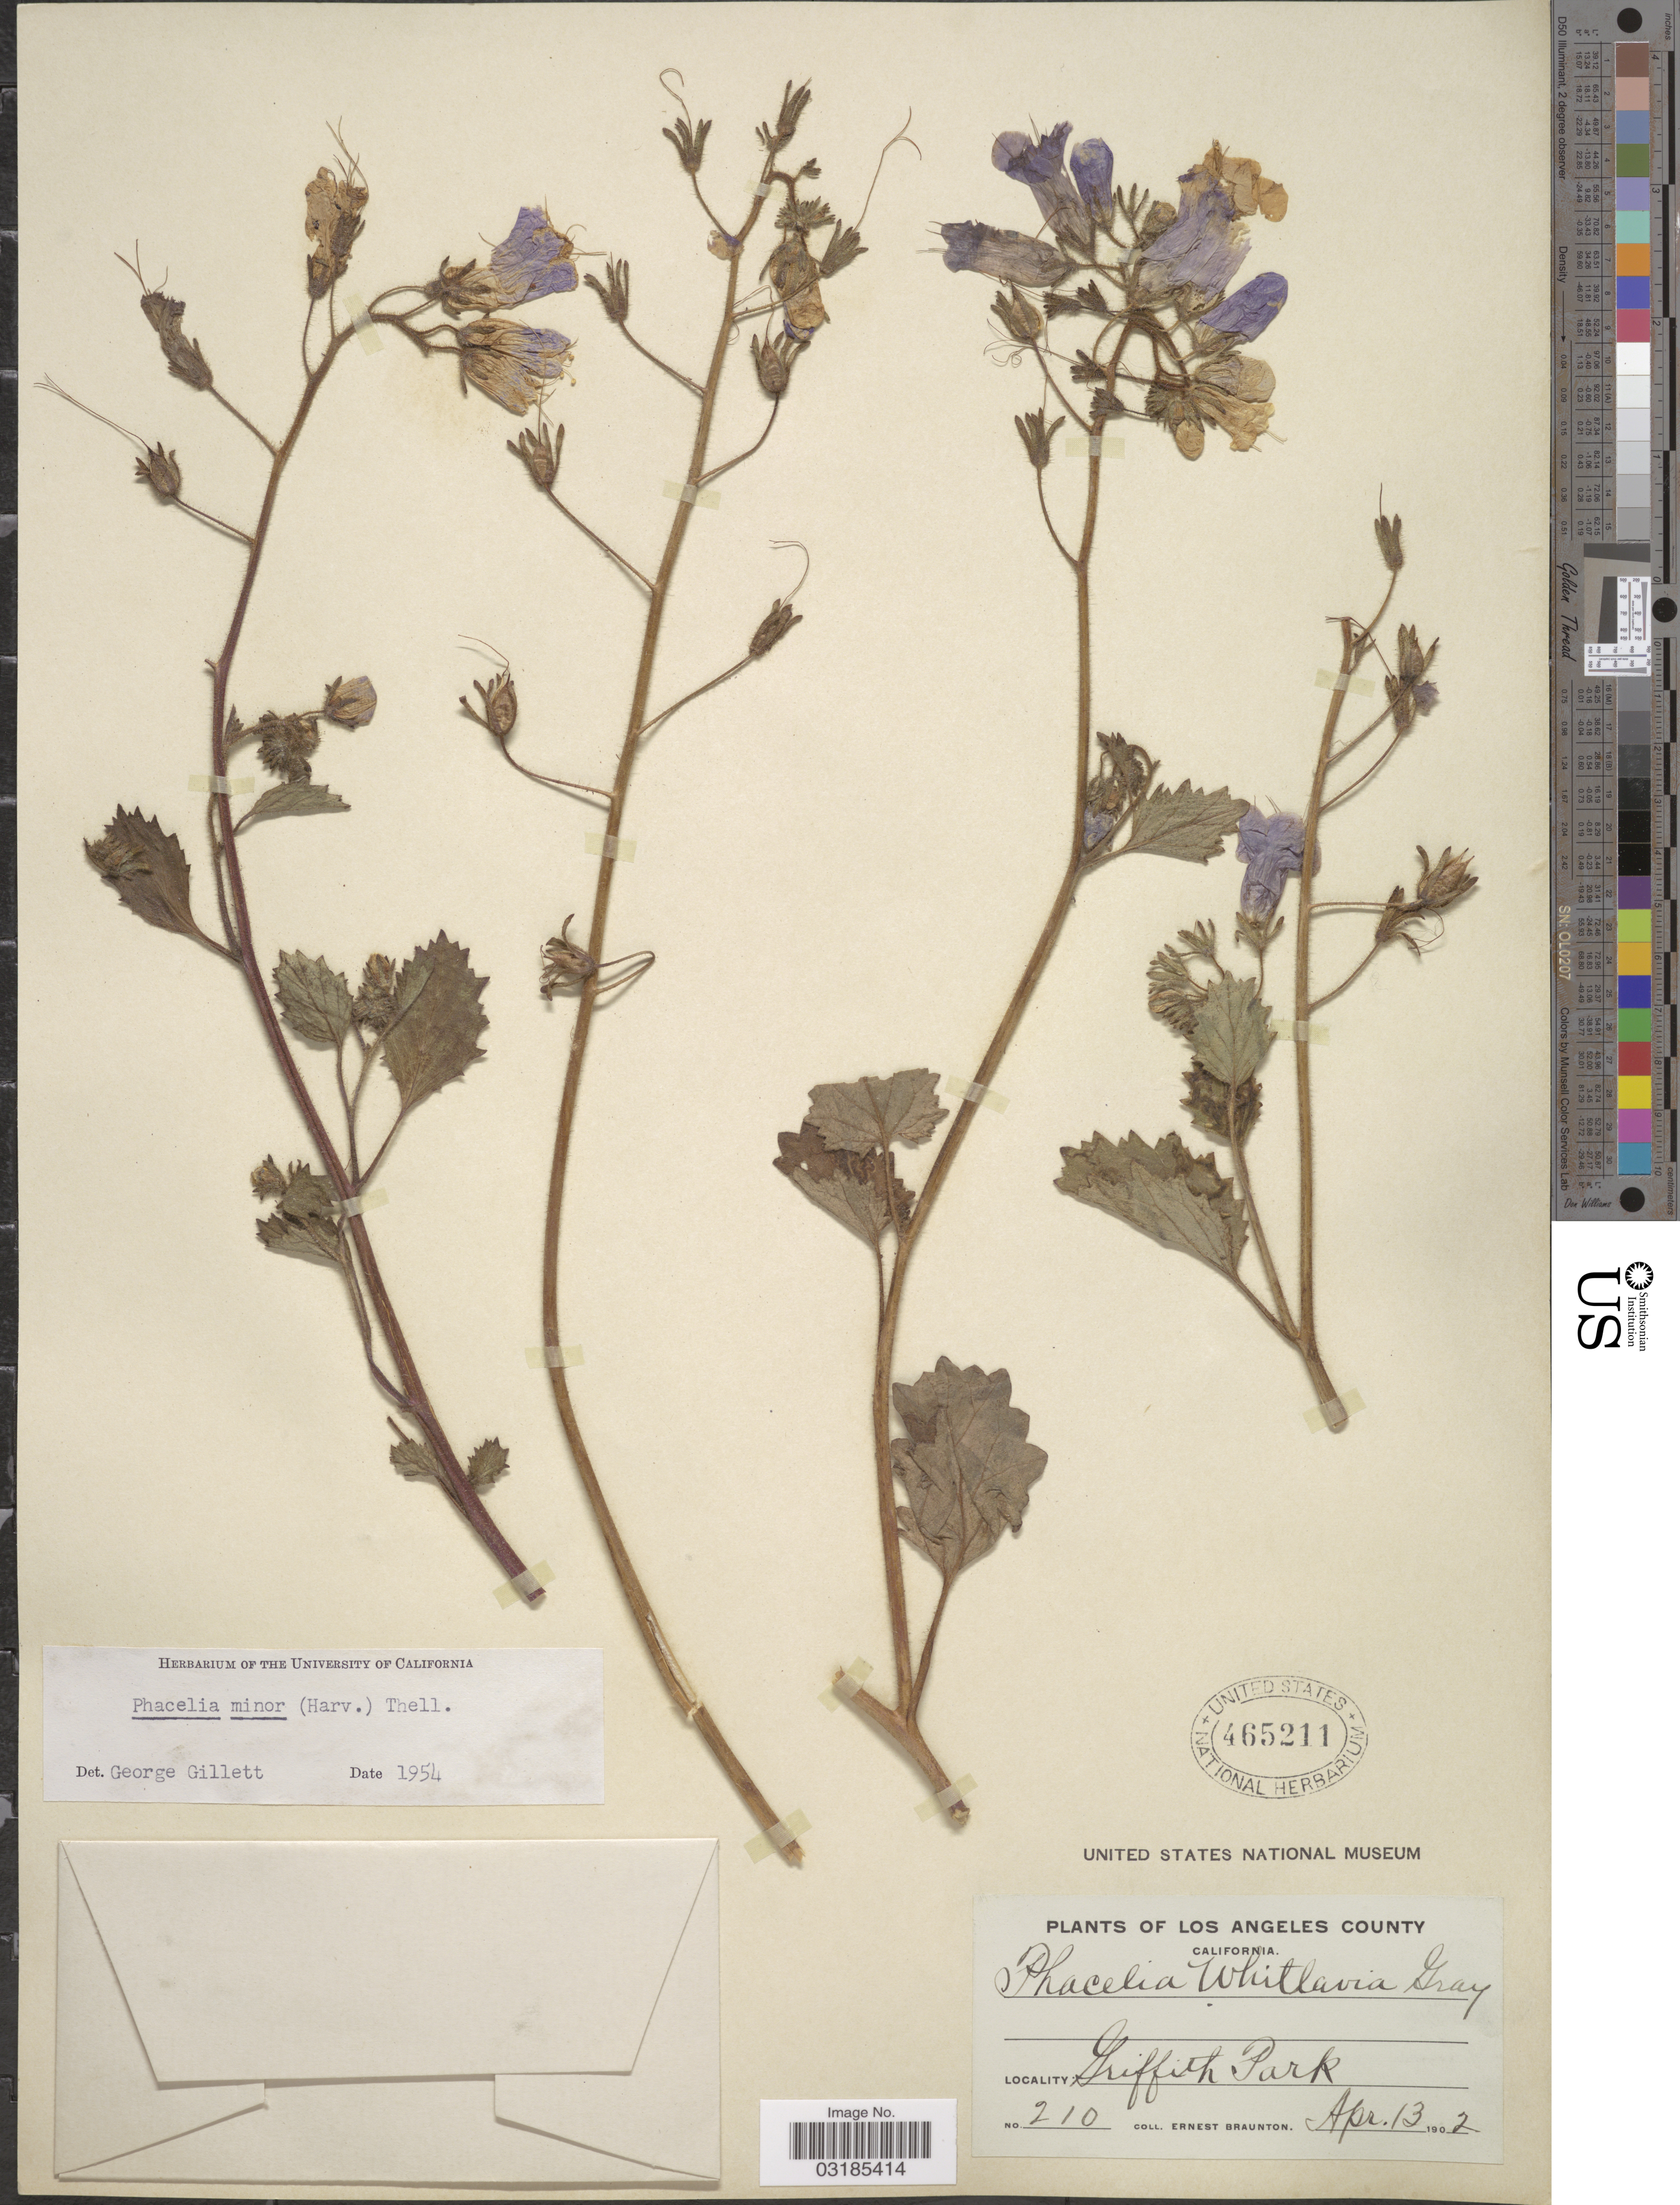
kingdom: Plantae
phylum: Tracheophyta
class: Magnoliopsida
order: Boraginales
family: Hydrophyllaceae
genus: Phacelia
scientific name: Phacelia minor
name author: (Harv.) Thell.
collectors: E. Braunton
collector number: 210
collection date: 1902-04-13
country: United States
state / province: California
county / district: Los Angeles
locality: Los Angeles County. Griffith Park.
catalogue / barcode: US 465211